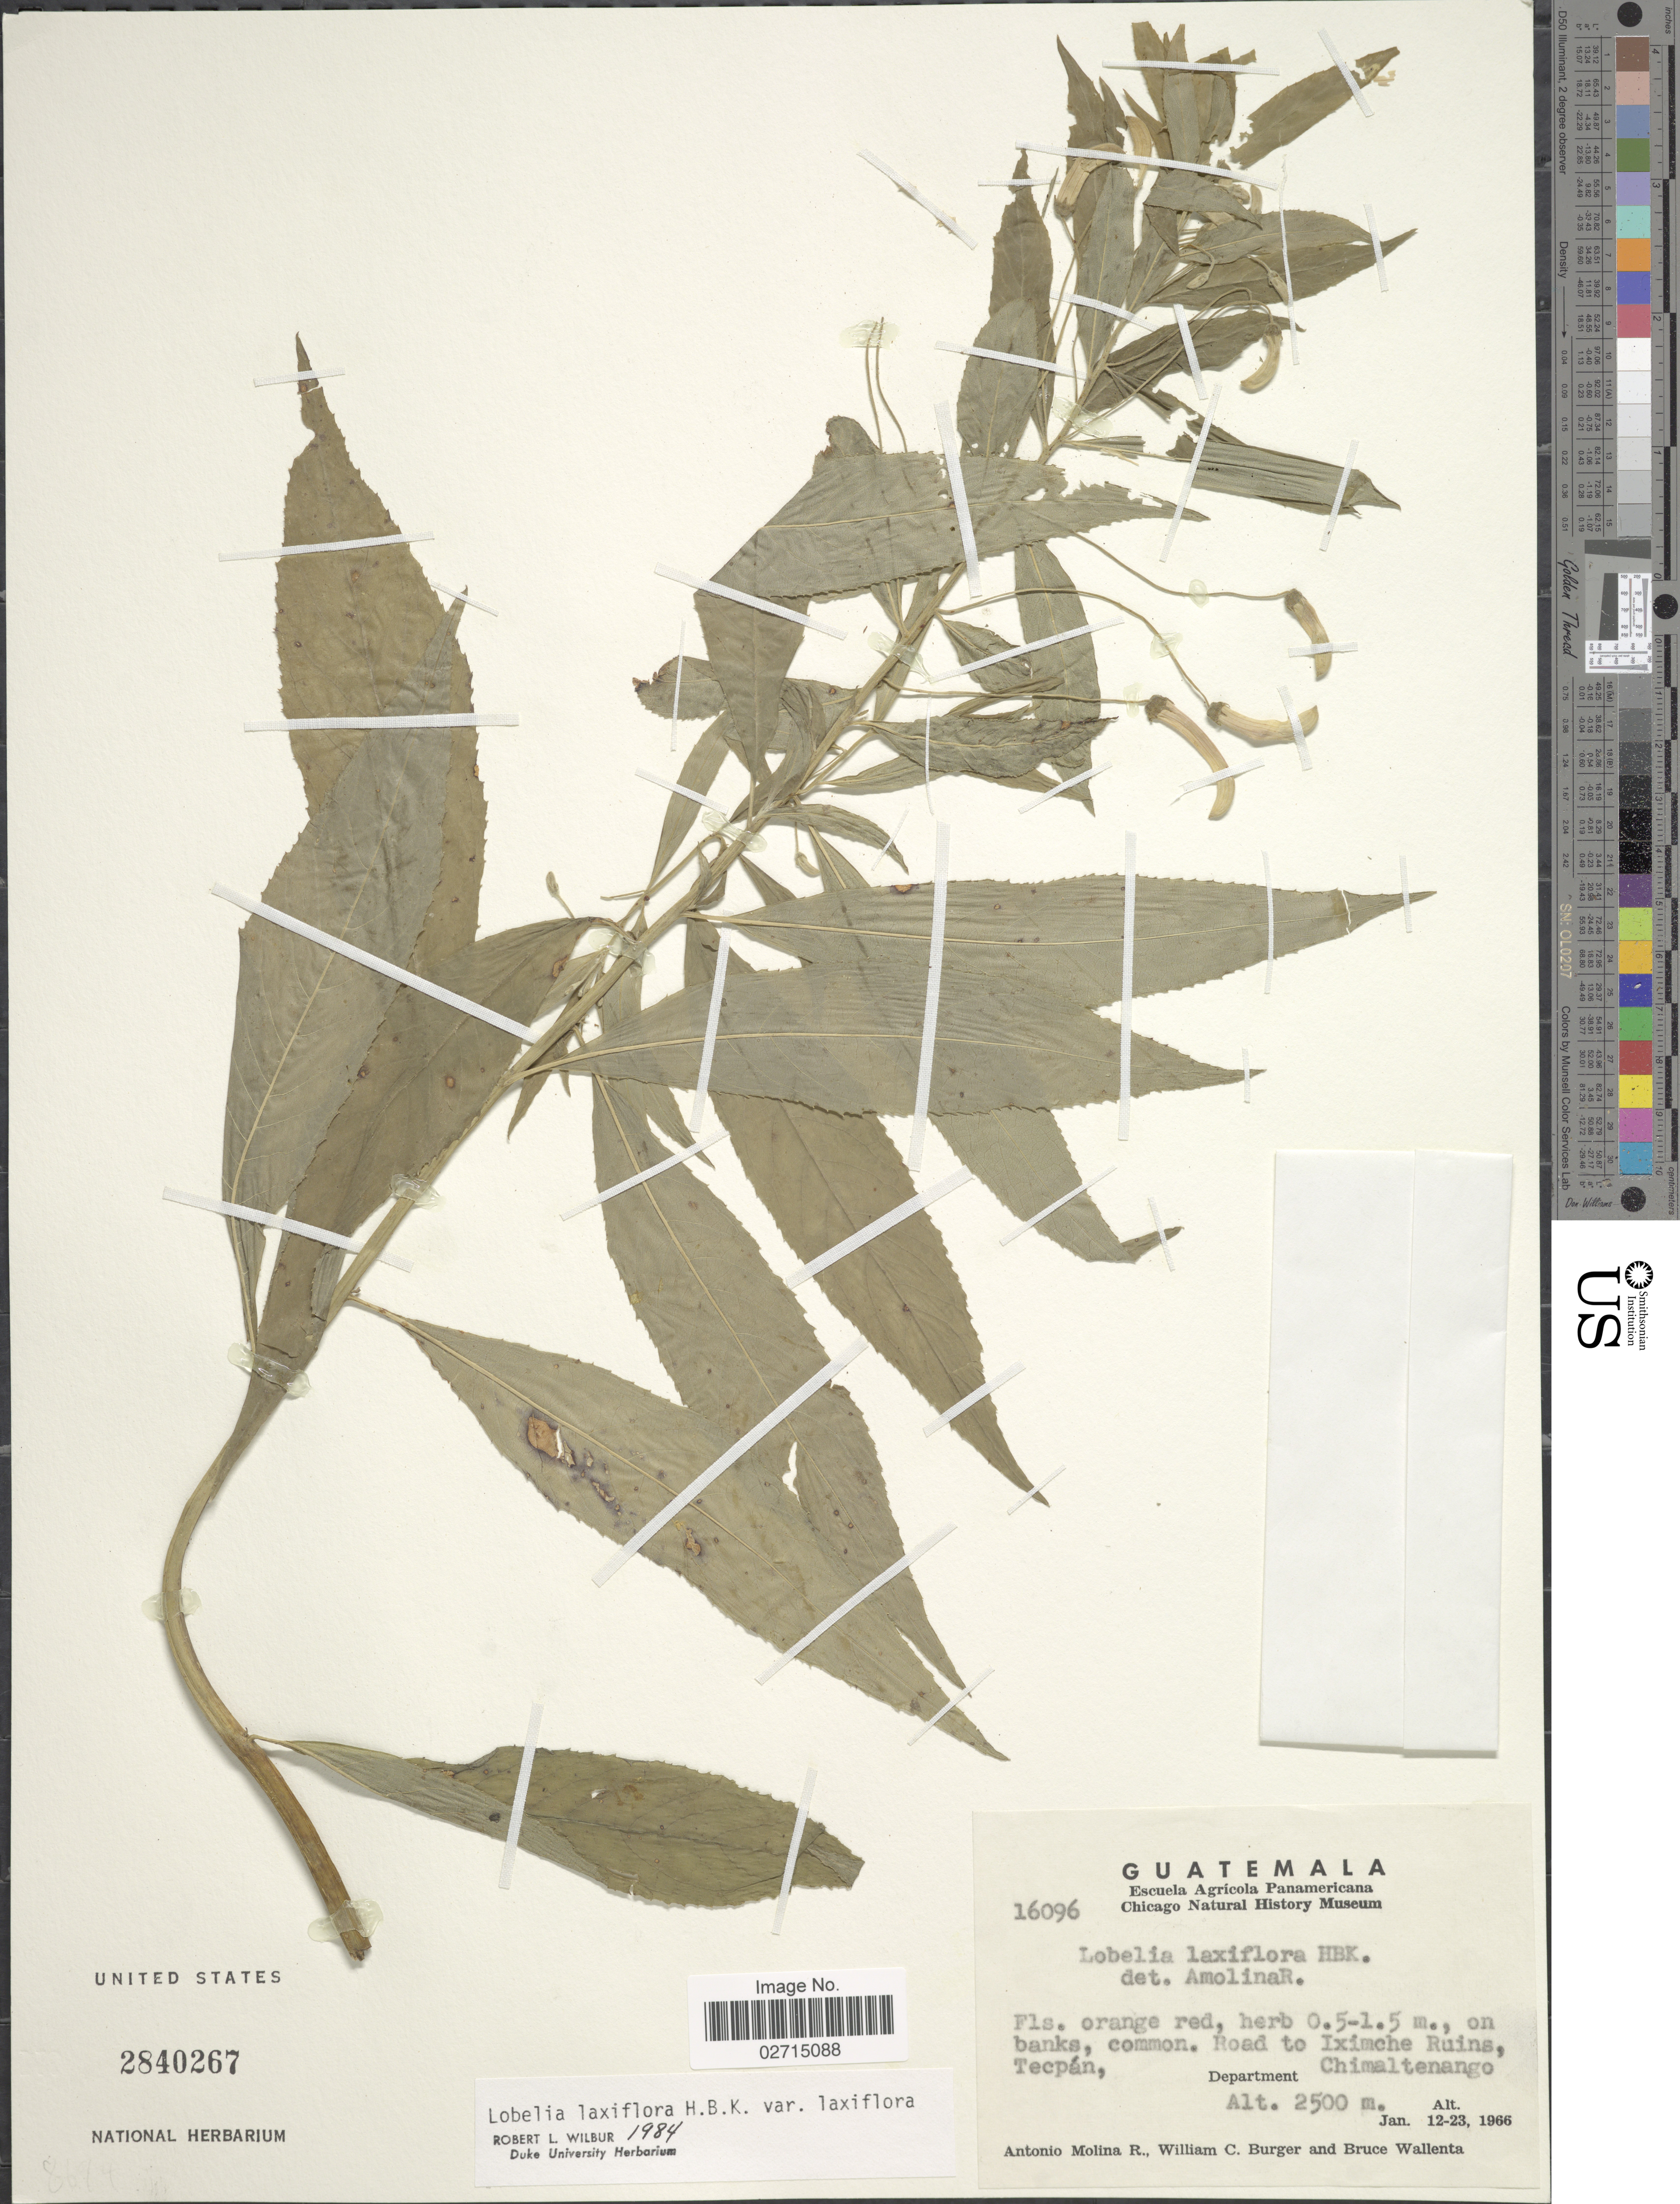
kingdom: Plantae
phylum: Tracheophyta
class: Magnoliopsida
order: Asterales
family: Campanulaceae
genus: Lobelia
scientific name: Lobelia laxiflora subsp. laxiflora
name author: Kunth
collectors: A. Molina R., W. Burger & B. Wallenta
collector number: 16096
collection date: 1966-01-12/1966-01-23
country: Guatemala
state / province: Chimaltenango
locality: Road to Iximche Ruins, Tecpán, Department Chimaltenango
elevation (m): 2500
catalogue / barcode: US 2840267